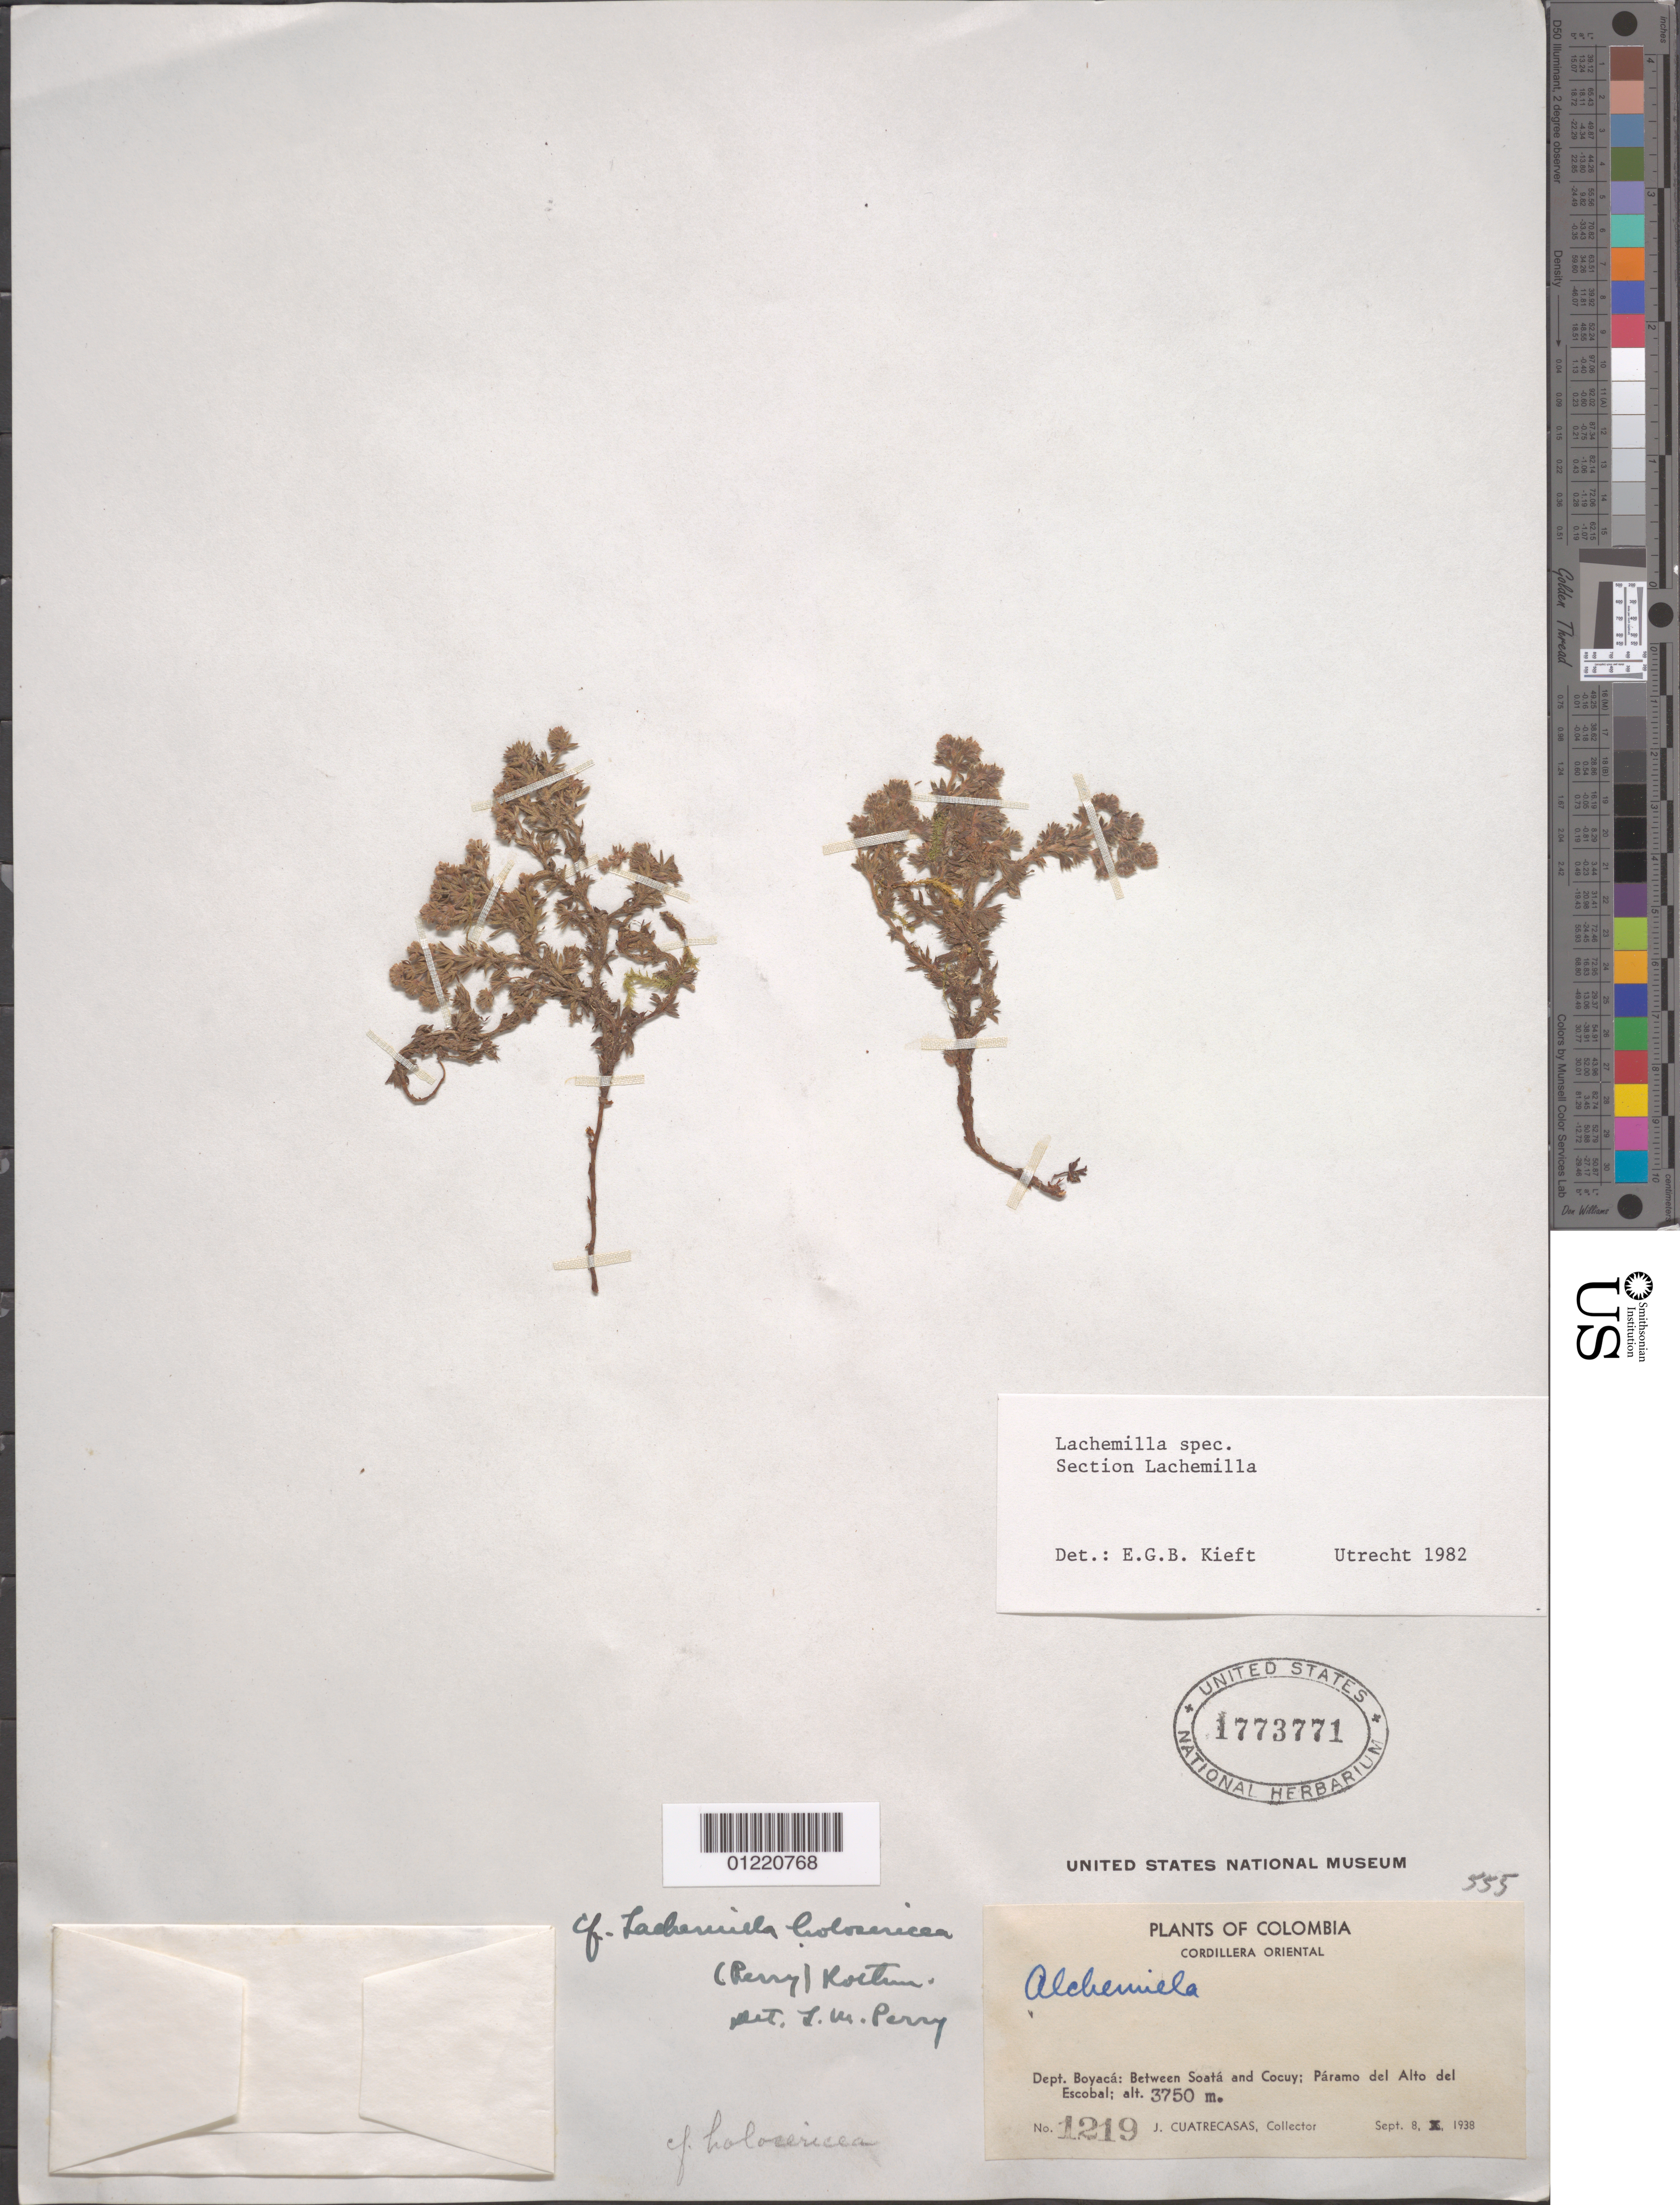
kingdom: Plantae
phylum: Tracheophyta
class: Magnoliopsida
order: Rosales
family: Rosaceae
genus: Lachemilla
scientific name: Lachemilla sp.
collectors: J. Cuatrecasas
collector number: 1219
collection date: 1938-09-08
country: Colombia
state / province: Boyacá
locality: Between Soata and Cocuy; Paramo del Alto del Escobal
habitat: Paramo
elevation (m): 3750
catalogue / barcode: US 1773771